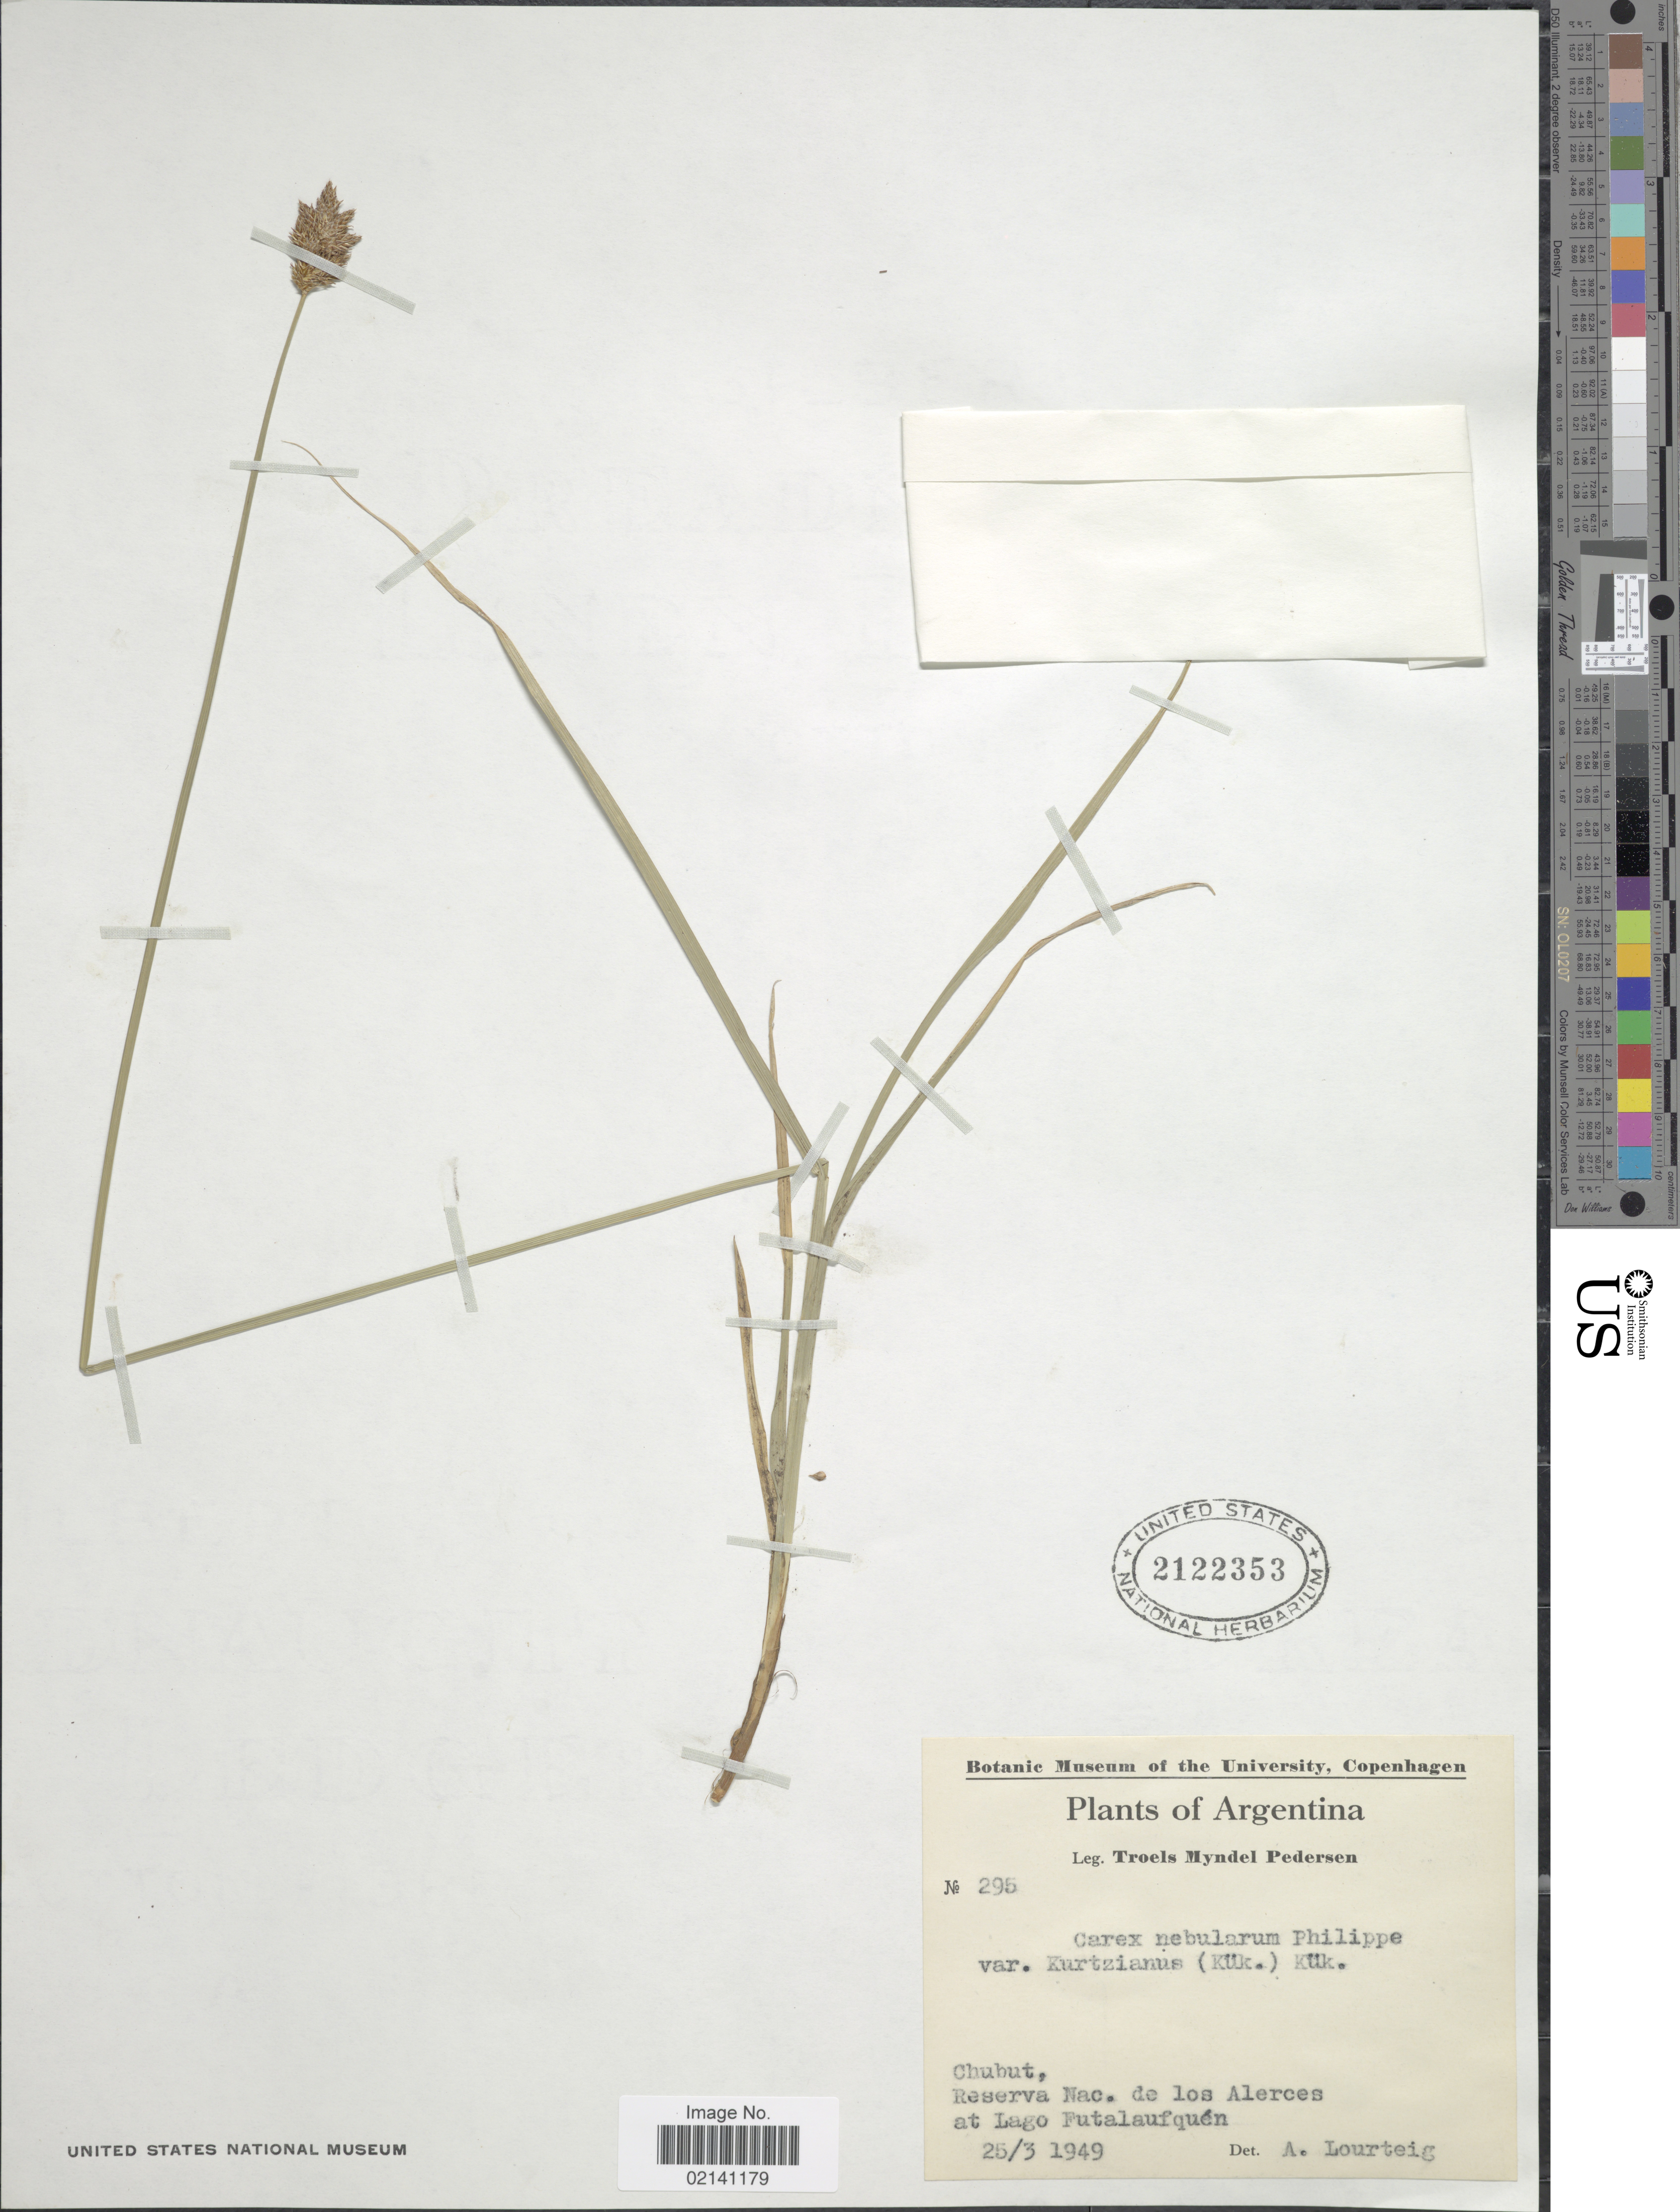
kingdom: Plantae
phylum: Tracheophyta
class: Liliopsida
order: Poales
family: Cyperaceae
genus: Carex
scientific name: Carex macloviana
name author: d'Urv.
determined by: Jimnéz-Mejias, Pedro, (UPOS), Universidad Pablo de Olavide (SPAIN)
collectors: T. Pederson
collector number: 295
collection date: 1949-03-25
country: Argentina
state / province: Chubut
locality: Reserva Nac. de los Alerces at Lago Futalaufquen.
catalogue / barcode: US 2122353